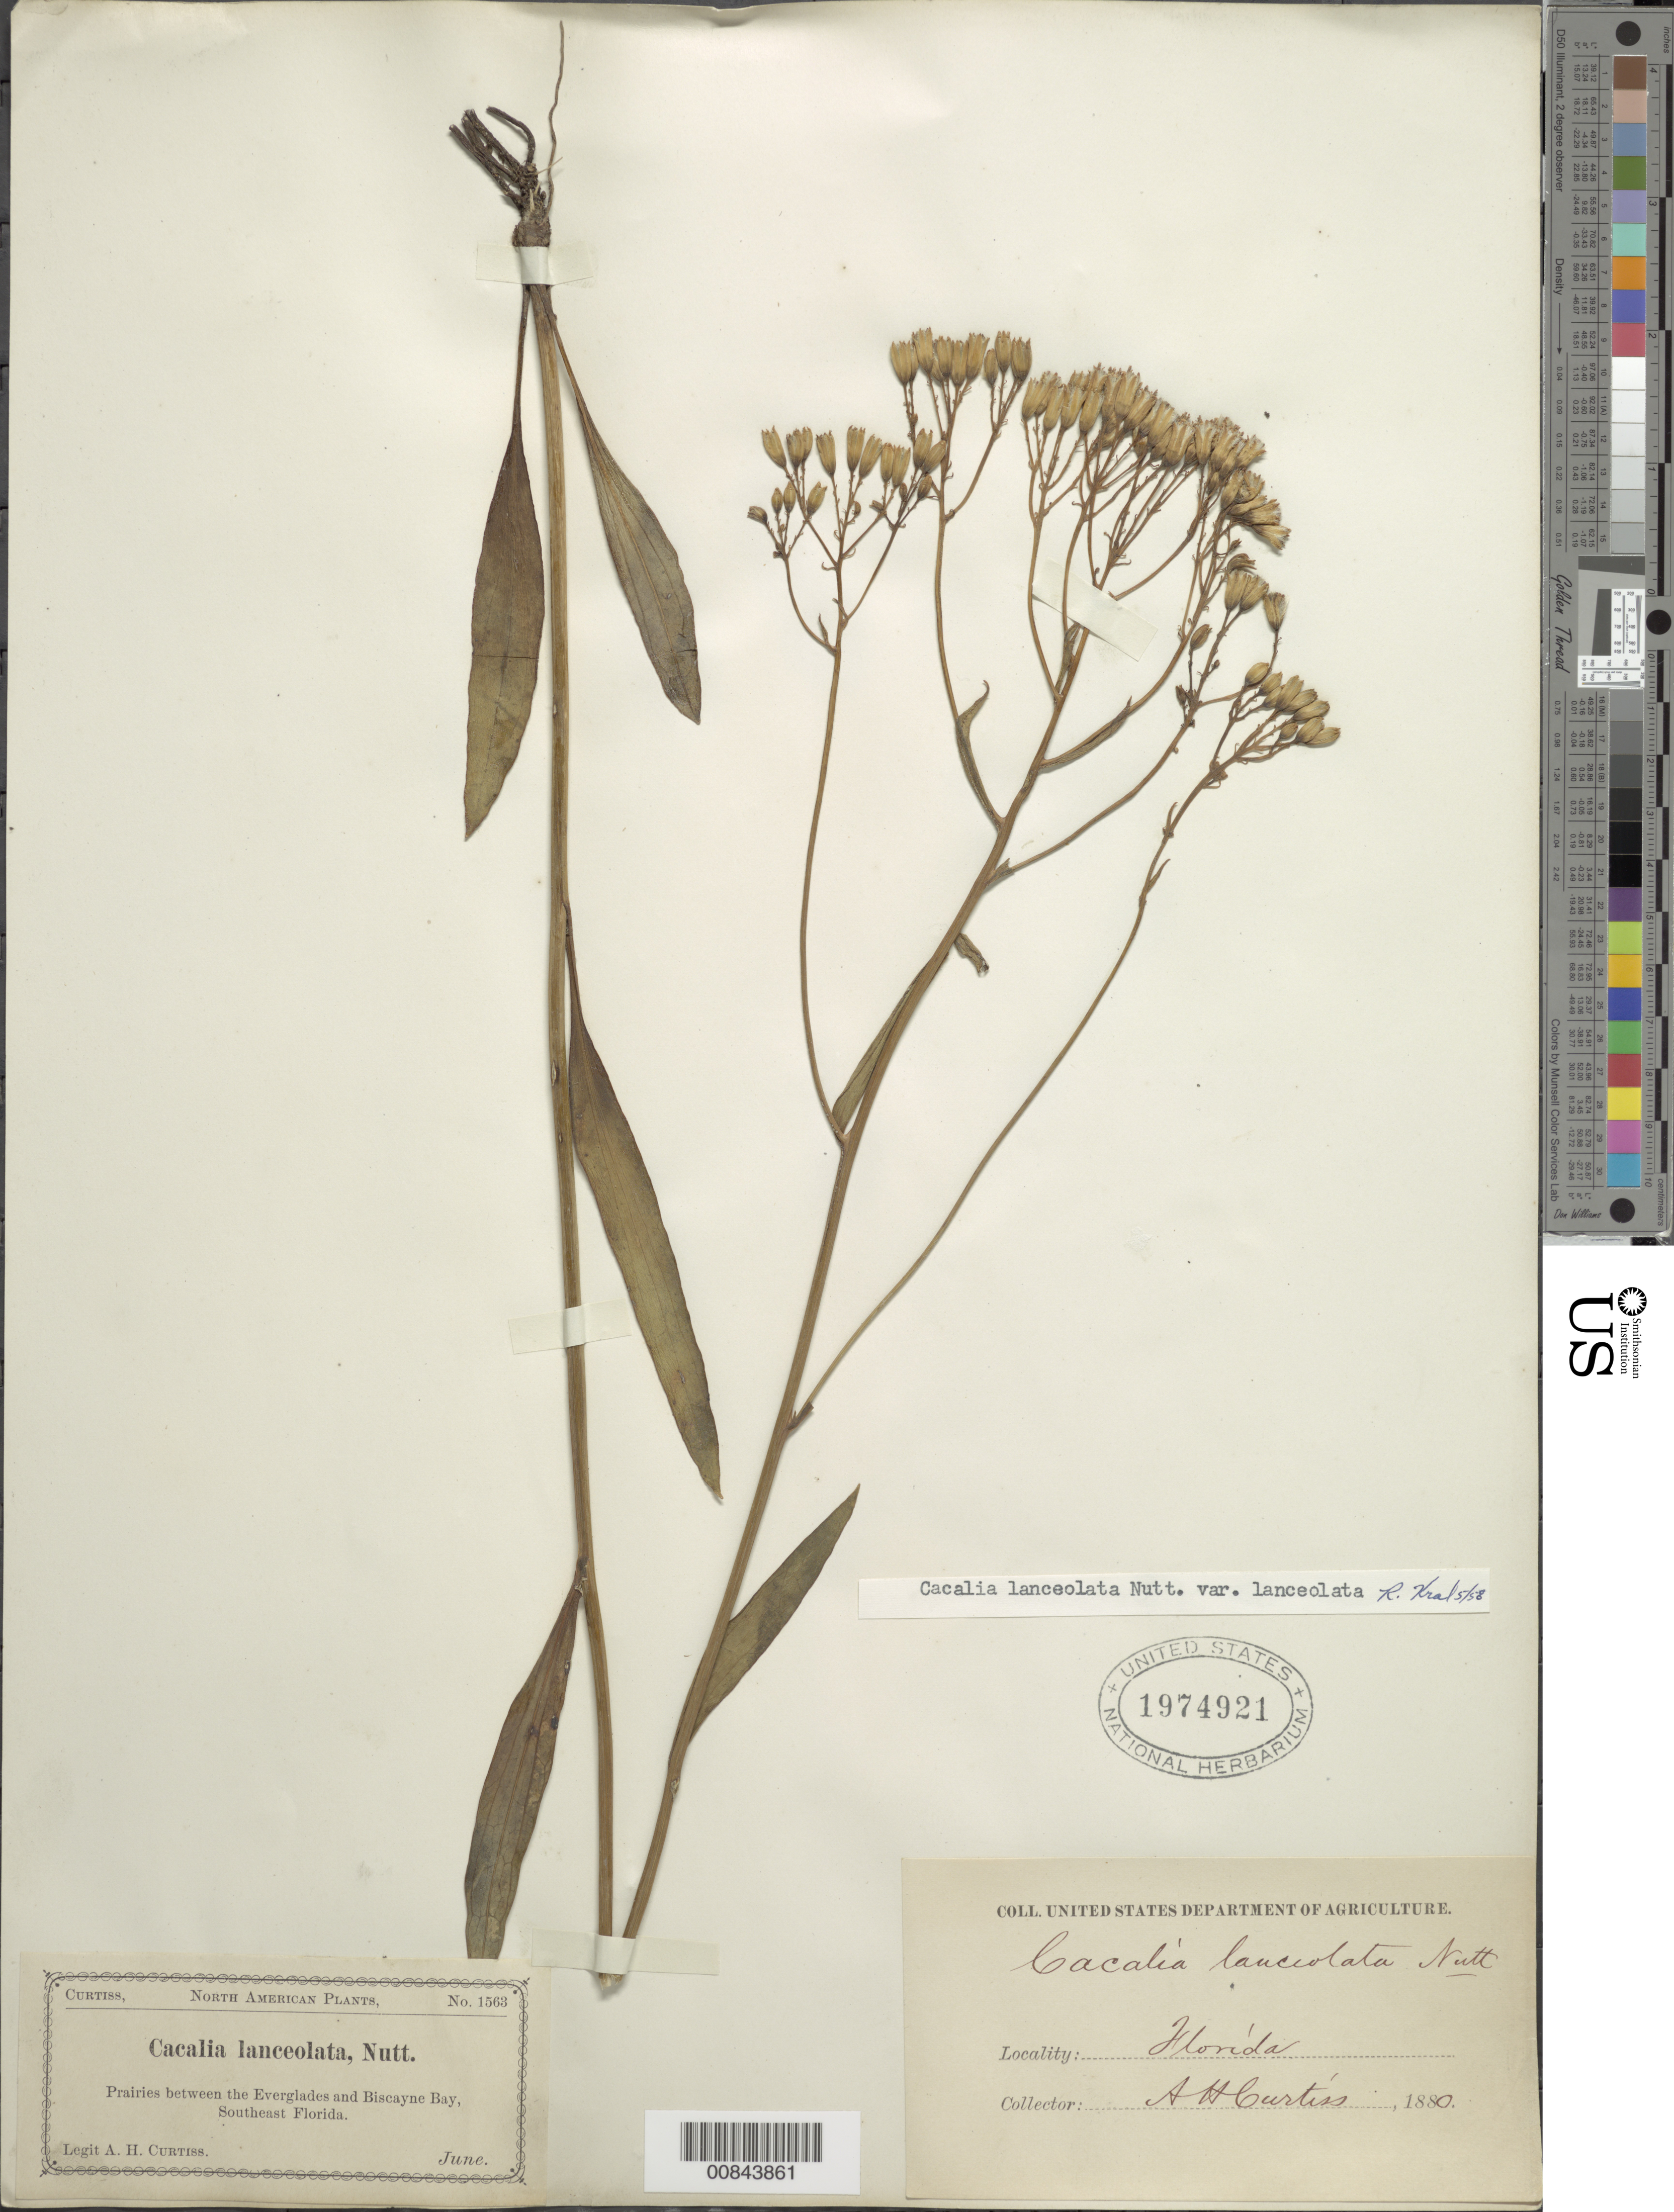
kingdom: Plantae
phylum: Tracheophyta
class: Magnoliopsida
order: Asterales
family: Asteraceae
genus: Arnoglossum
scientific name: Arnoglossum ovatum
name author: (Walter) H. Rob.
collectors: A. H. Curtiss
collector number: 1563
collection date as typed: Jun 1880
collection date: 1880-06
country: United States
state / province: Florida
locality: Between Bay Biscayne and the Everglades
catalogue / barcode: US 1974921